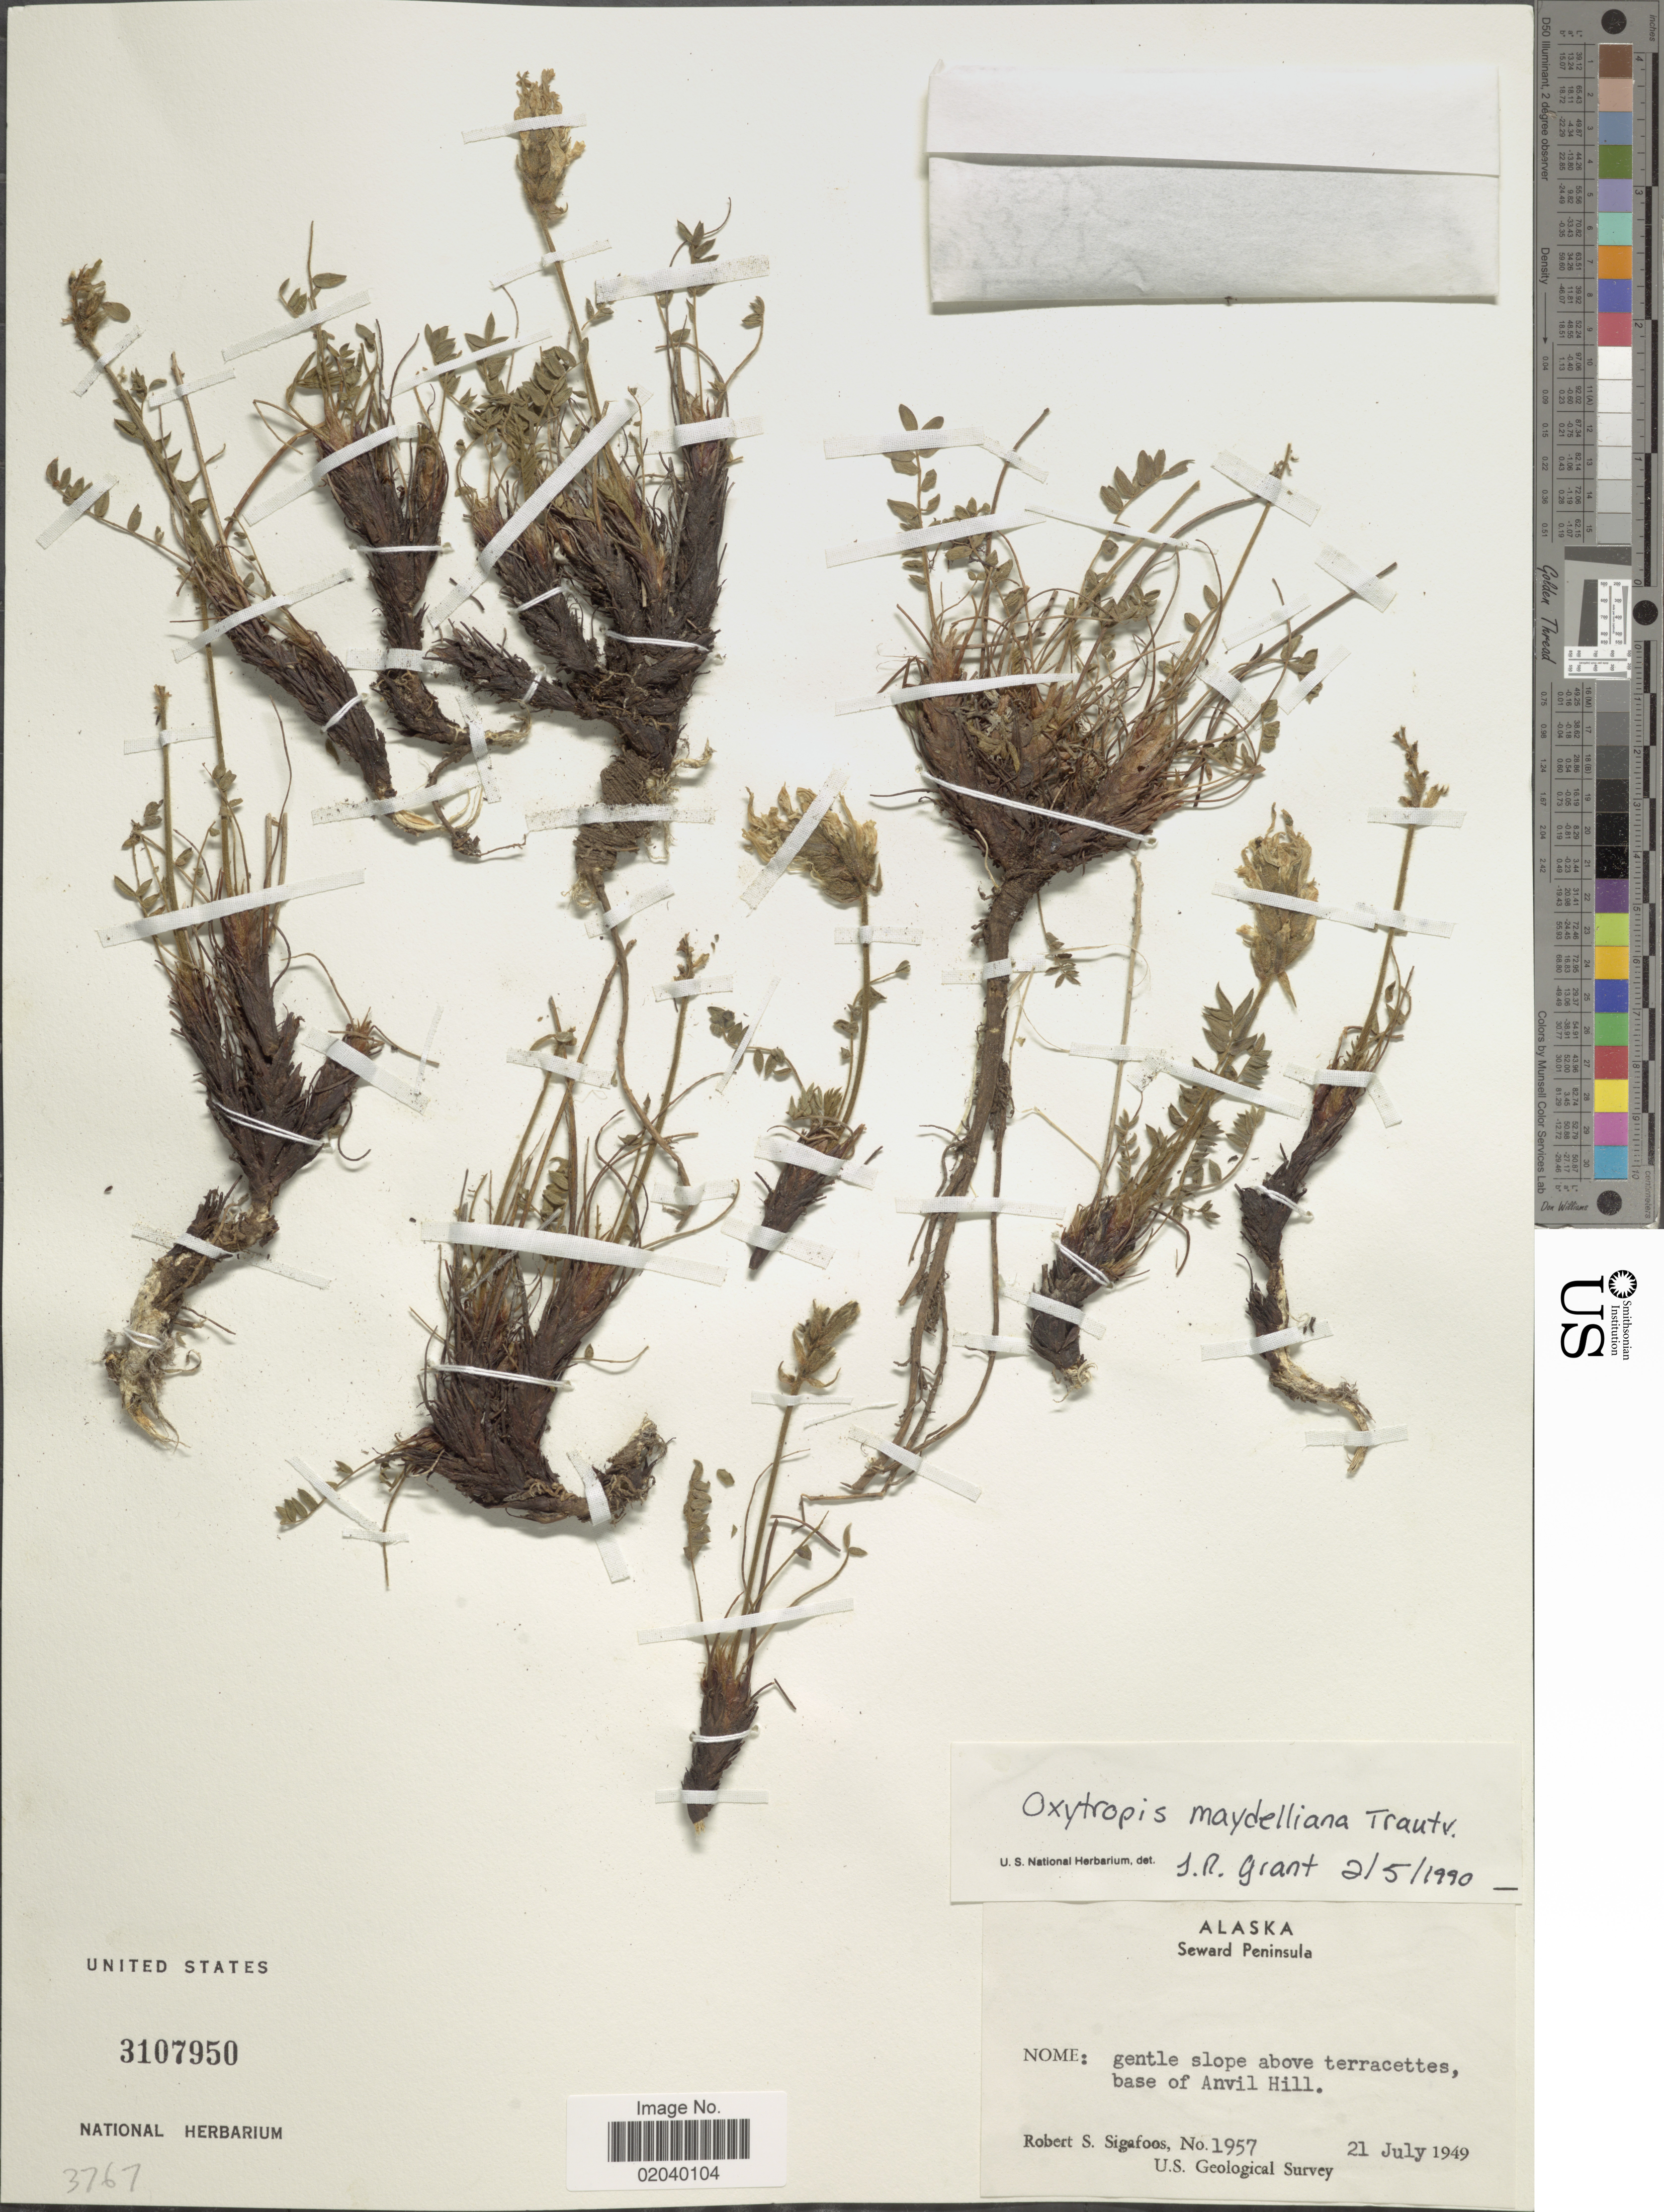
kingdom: Plantae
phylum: Tracheophyta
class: Magnoliopsida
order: Fabales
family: Fabaceae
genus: Oxytropis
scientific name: Oxytropis maydelliana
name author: Trautv.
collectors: R. Sigafoos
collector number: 1957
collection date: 1949-07-21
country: United States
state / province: Alaska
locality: Seward Peninsula, Nome: gentle slope above terracettes, base of Anvill Hill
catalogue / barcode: US 3107950